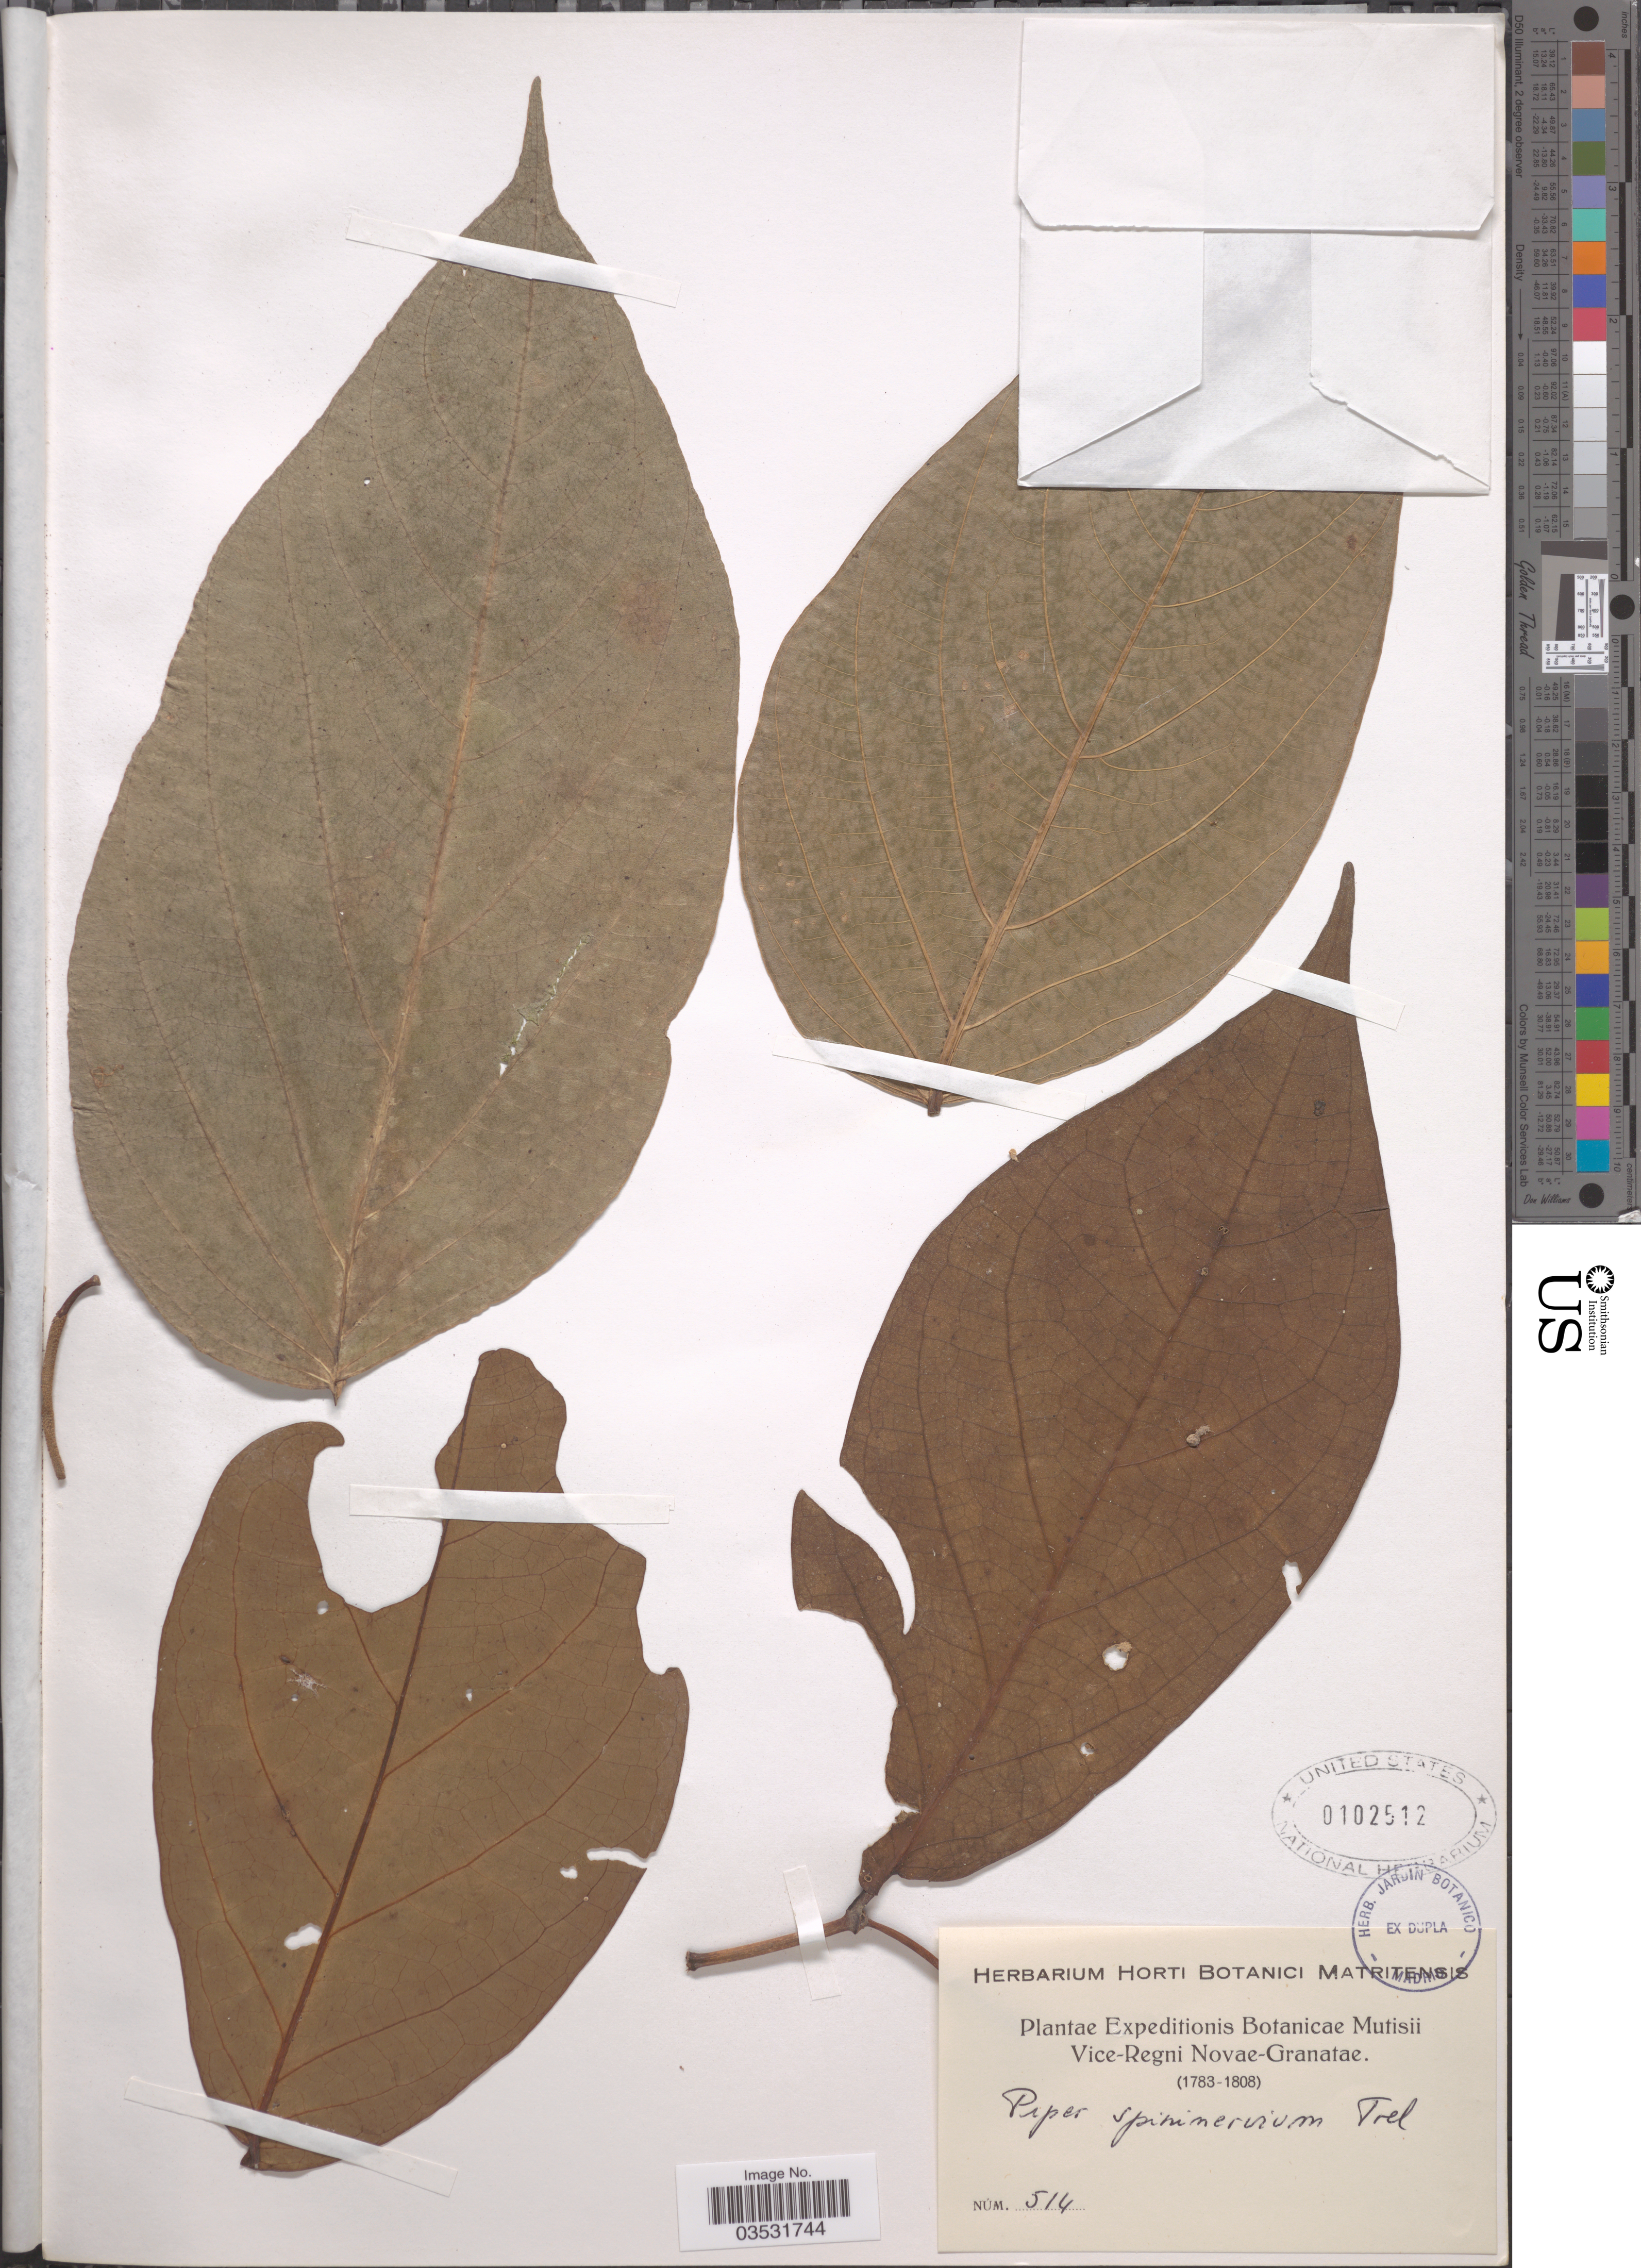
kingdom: Plantae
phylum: Tracheophyta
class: Magnoliopsida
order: Piperales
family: Piperaceae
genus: Piper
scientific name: Piper sp.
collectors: Expeditions Botanicae Mutisii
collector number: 514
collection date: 1783/1808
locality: Vice-Regni Novae-Granatae.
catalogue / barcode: US 102512